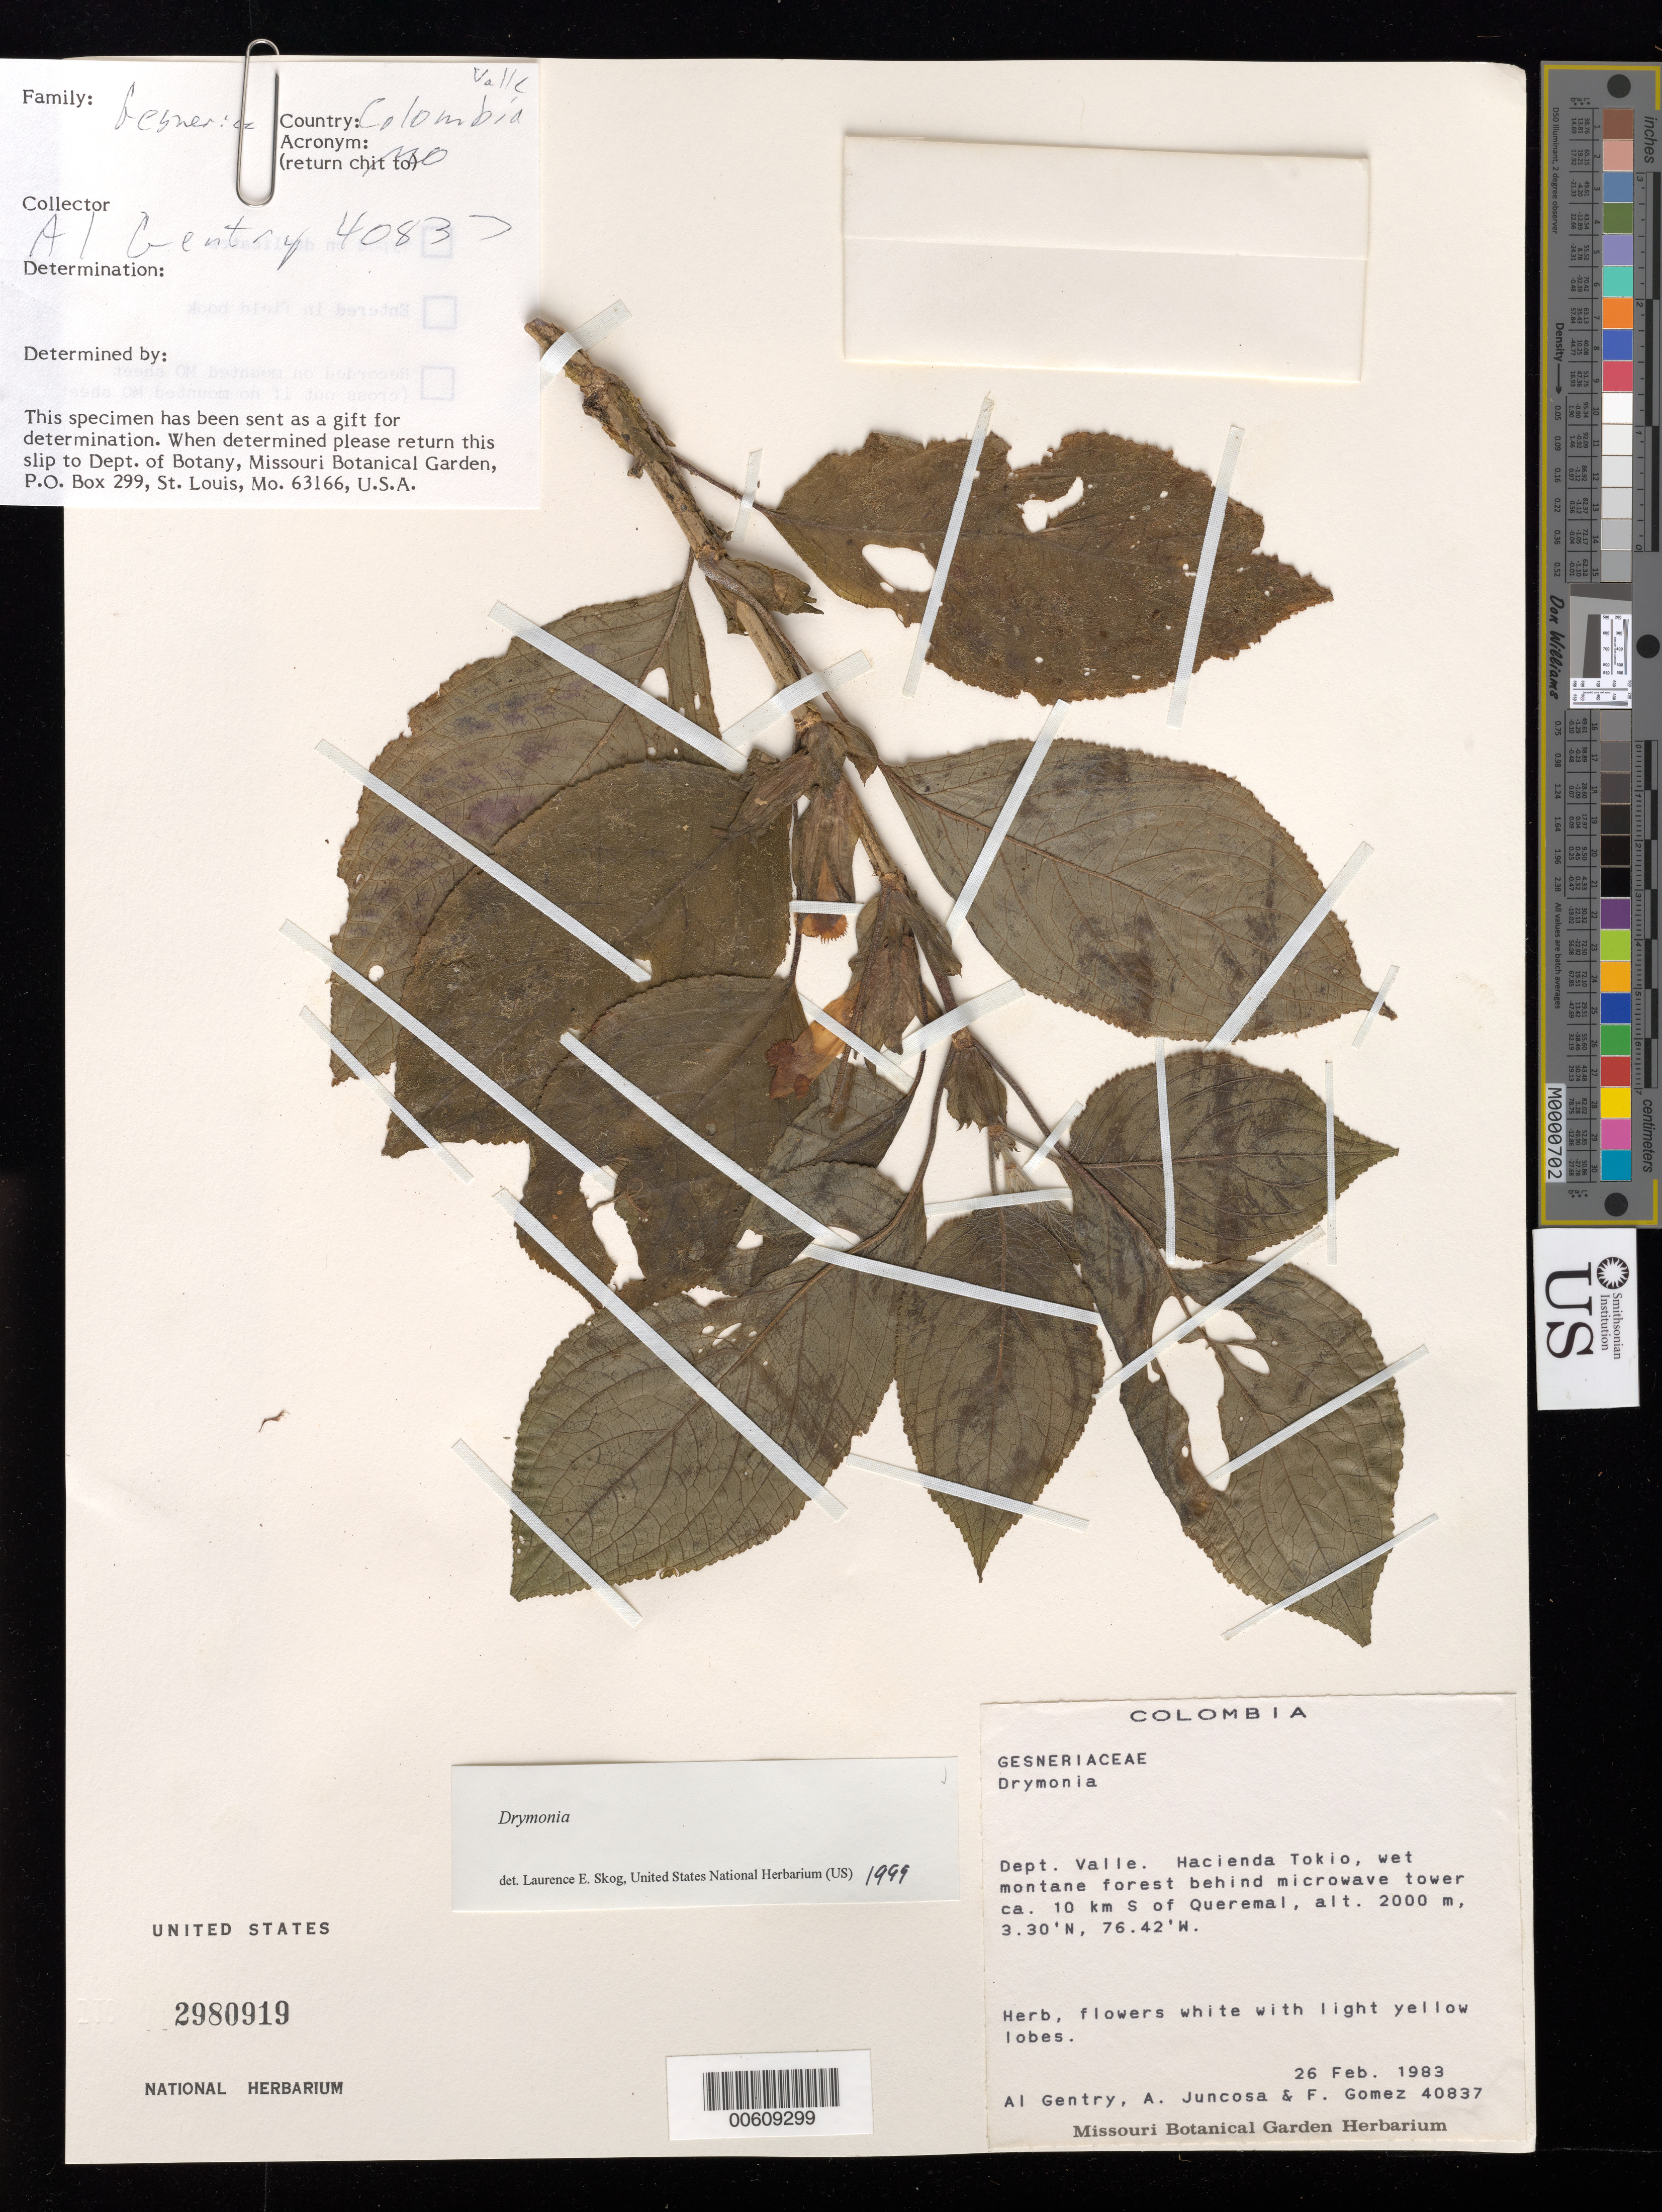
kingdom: Plantae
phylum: Tracheophyta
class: Magnoliopsida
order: Lamiales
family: Gesneriaceae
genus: Drymonia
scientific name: Drymonia sp.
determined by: Clark, J. L., (SEL), The Marie Selby Botanical Garden (UNITED STATES)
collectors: A. H. Gentry, A. Juncosa & F. Gomez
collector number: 40837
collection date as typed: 26 Feb 1983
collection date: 1983-02-26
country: Colombia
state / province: Valle del Cauca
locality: Hacienda Tokio, behind microwave tower, ca. 10 km S of Queremal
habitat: Wet montane forest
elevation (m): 2000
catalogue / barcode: US 2980919